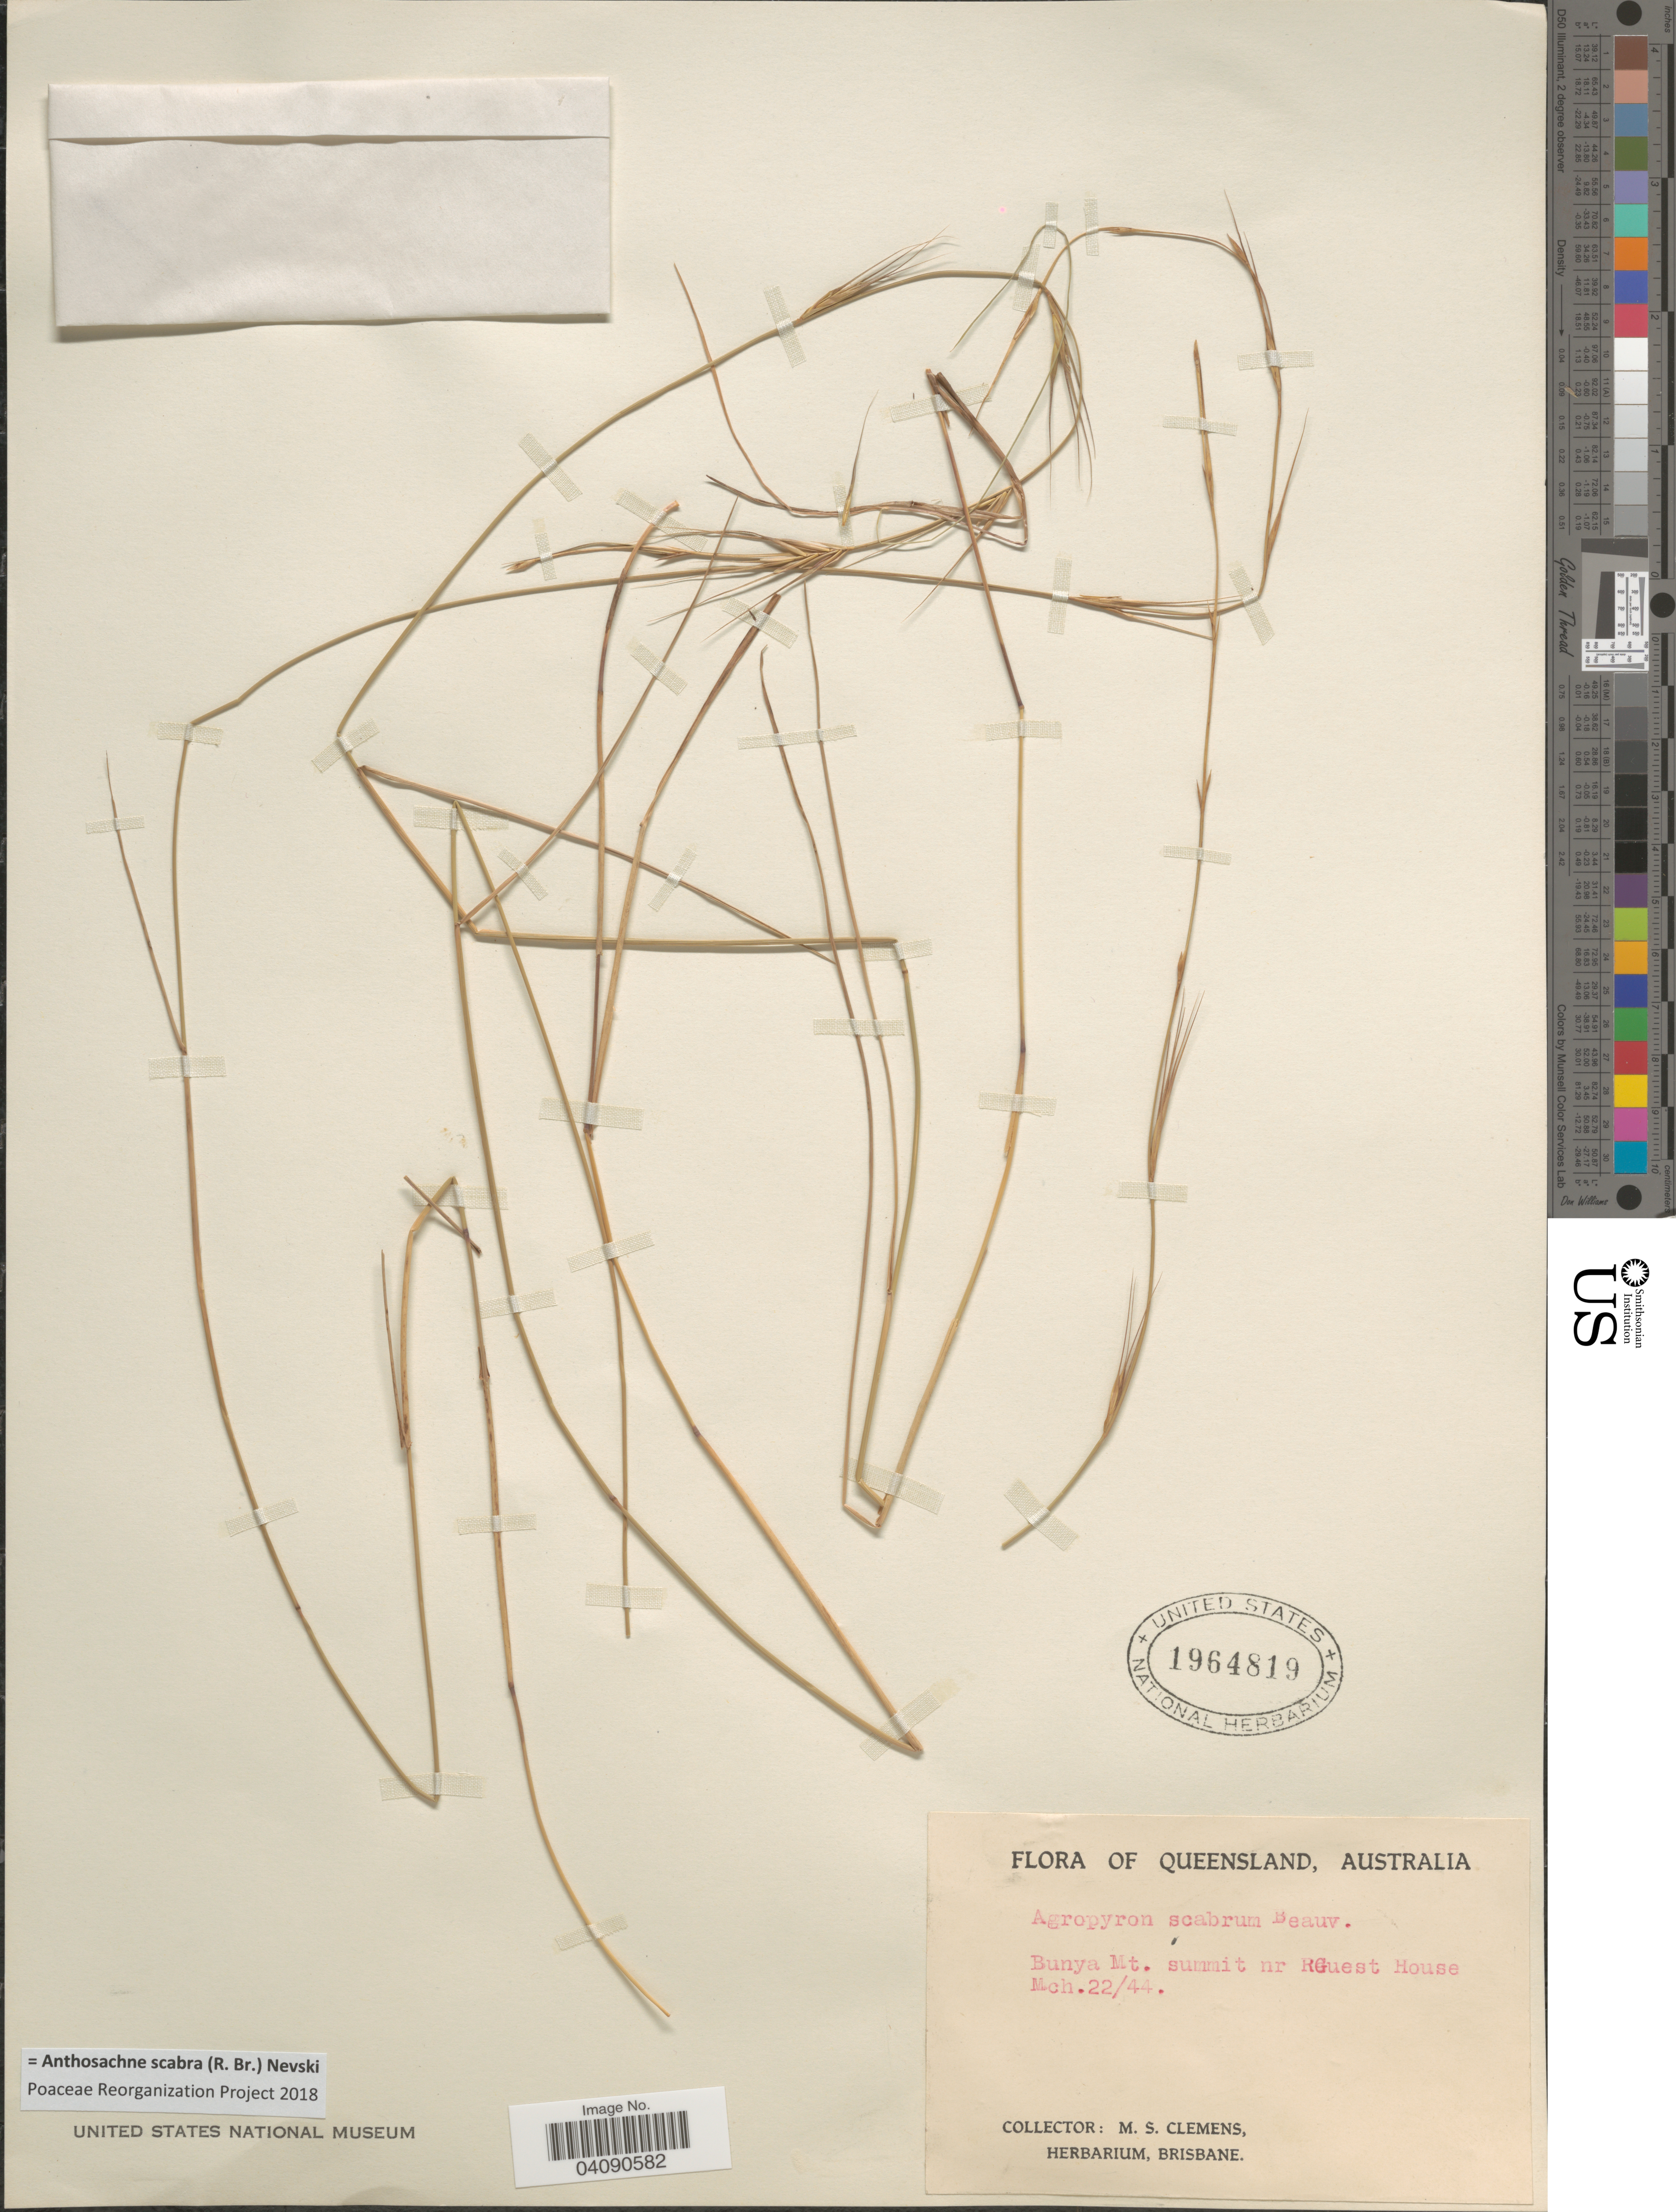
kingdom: Plantae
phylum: Tracheophyta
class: Liliopsida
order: Poales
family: Poaceae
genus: Anthosachne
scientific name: Anthosachne scabra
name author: (R. Br.) Nevski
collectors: M. S. Clemens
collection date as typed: Transcribed d/m/y: 22/3/44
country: Australia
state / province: Queensland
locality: Bunya Mt. summit nr RGuest House.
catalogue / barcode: US 1964819